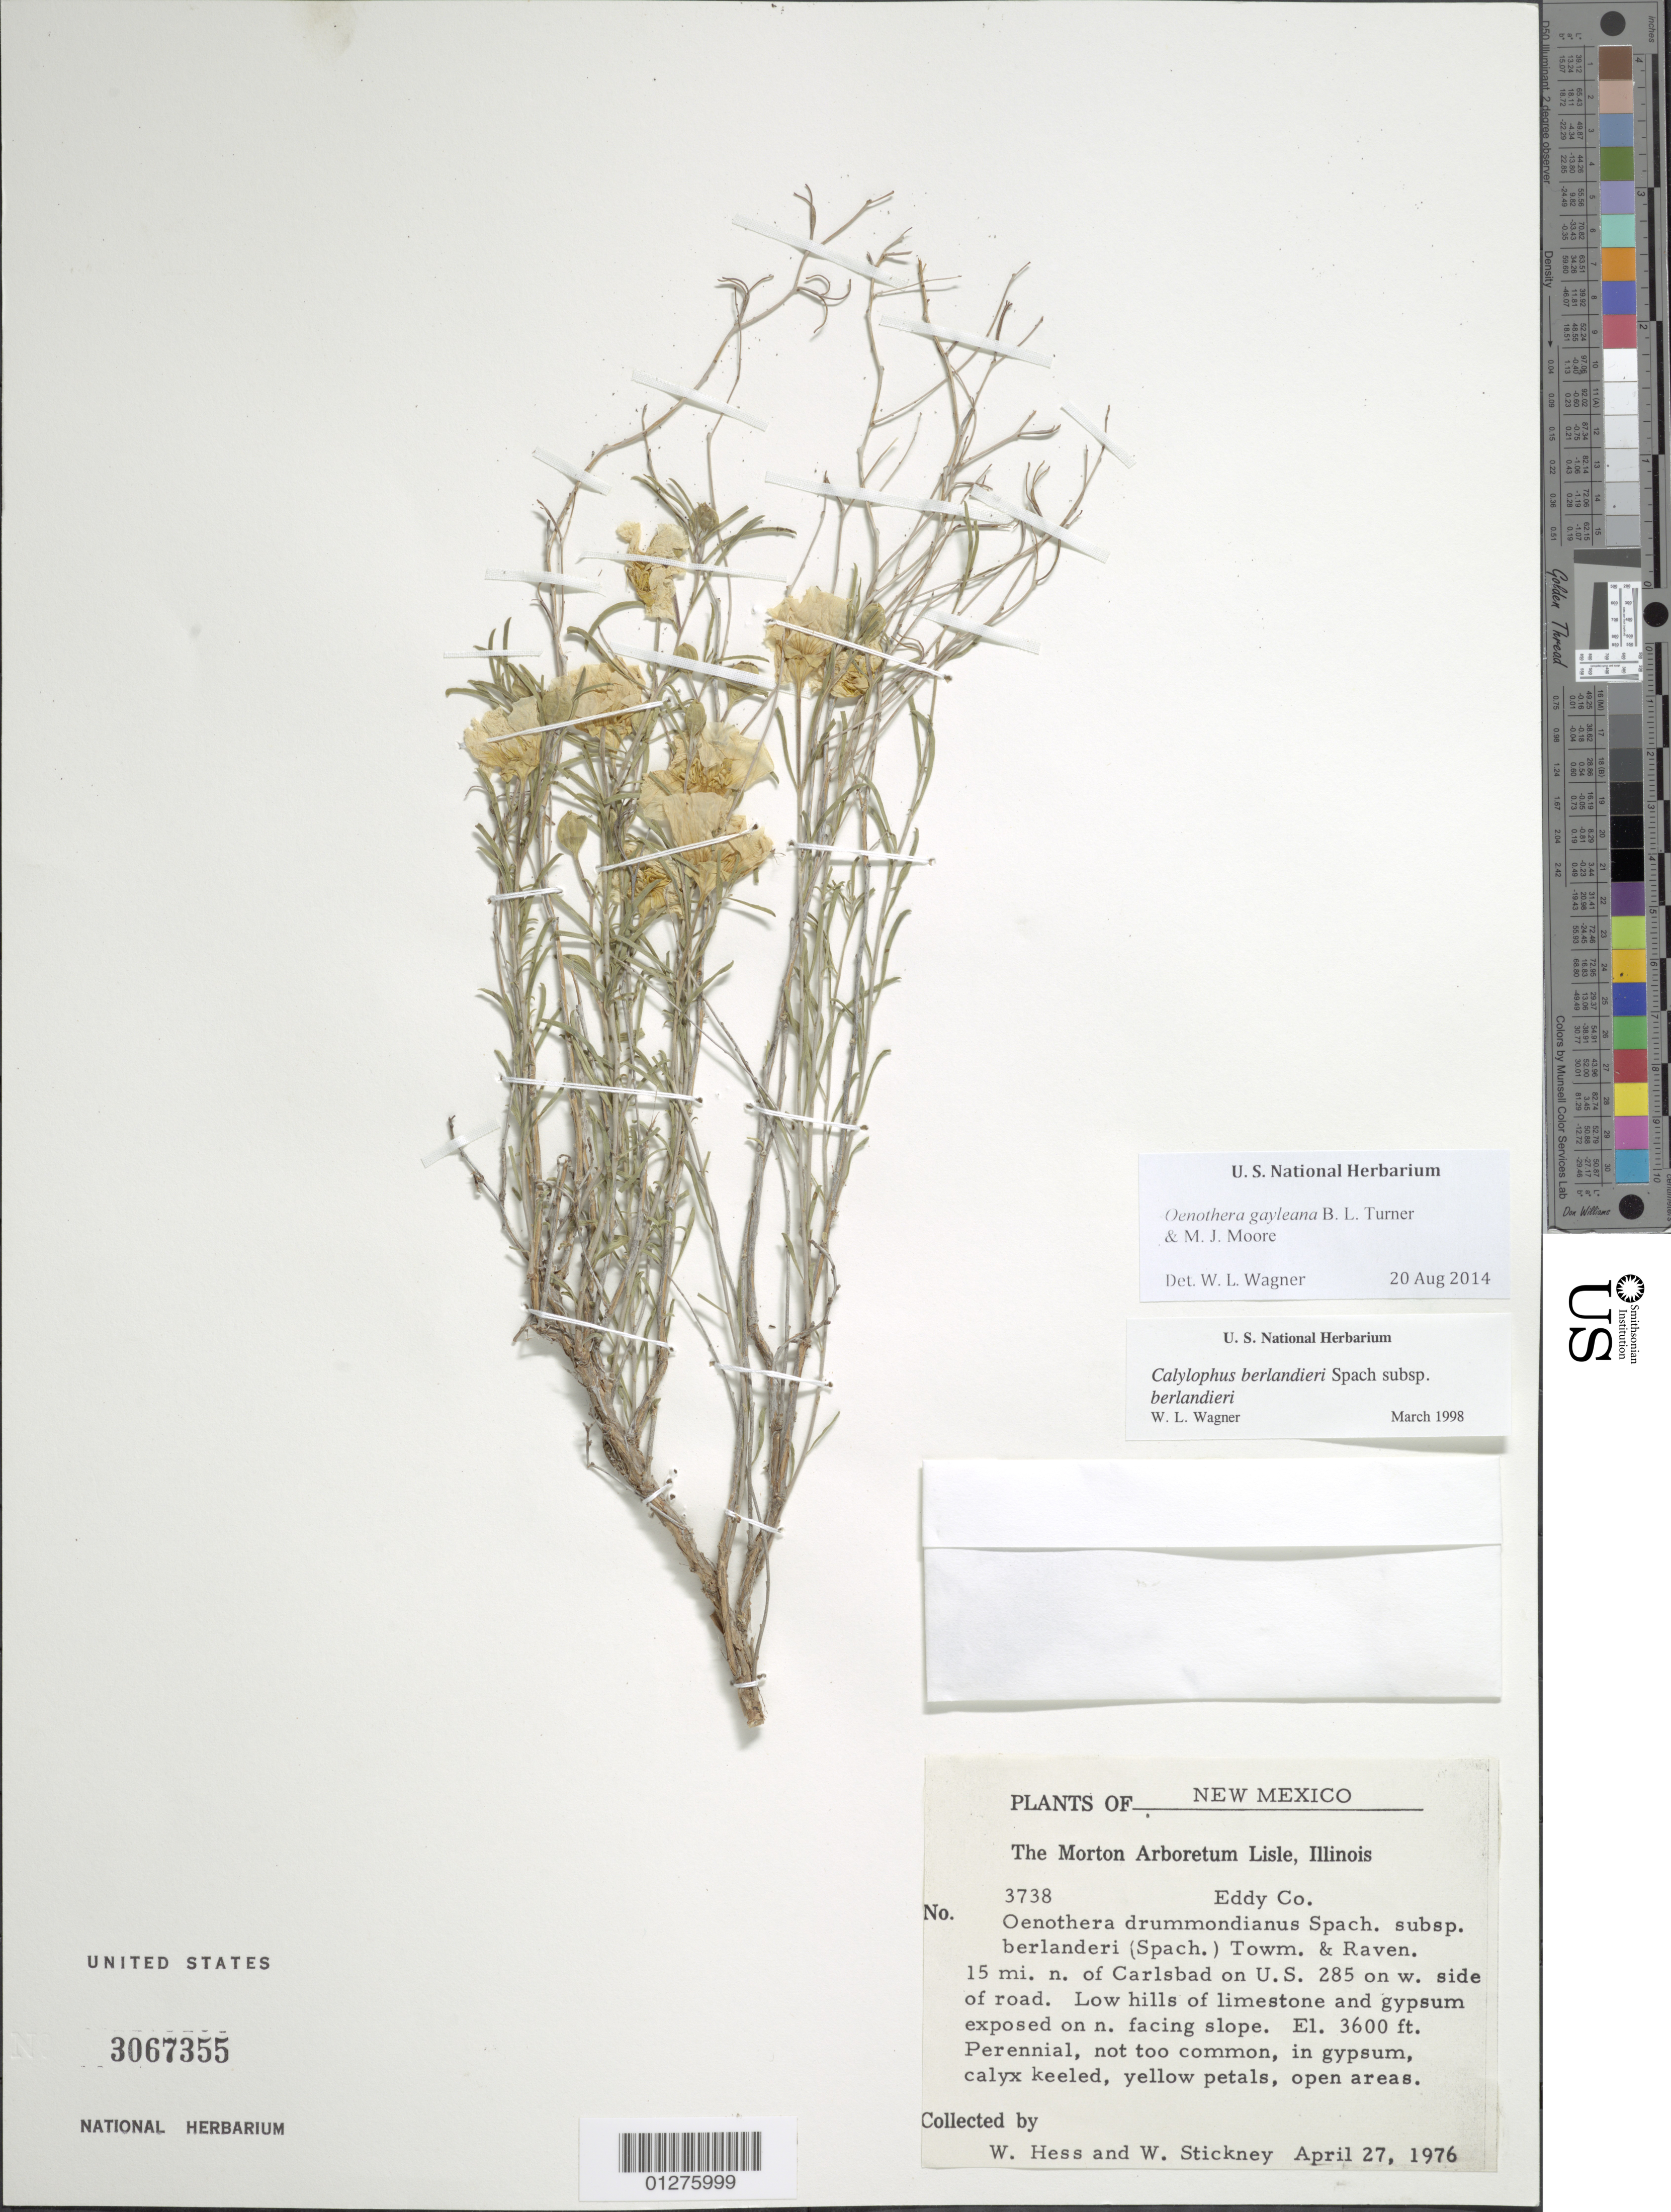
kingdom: Plantae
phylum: Tracheophyta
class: Magnoliopsida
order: Myrtales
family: Onagraceae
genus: Oenothera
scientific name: Oenothera gayleana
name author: B.L. Turner & Moore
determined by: Wagner, W. L., (BOT), Smithsonian Institution - National Museum of Natural History (UNITED STATES)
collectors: W. Hess & W. Stickney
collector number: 3738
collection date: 1976-04-27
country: United States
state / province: New Mexico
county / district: Eddy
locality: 15 mi. n. of Carlsbad on U.S. 285 on w. side of road.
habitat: Low hills of limestone and gypsum.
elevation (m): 1097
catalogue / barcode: US 3067355